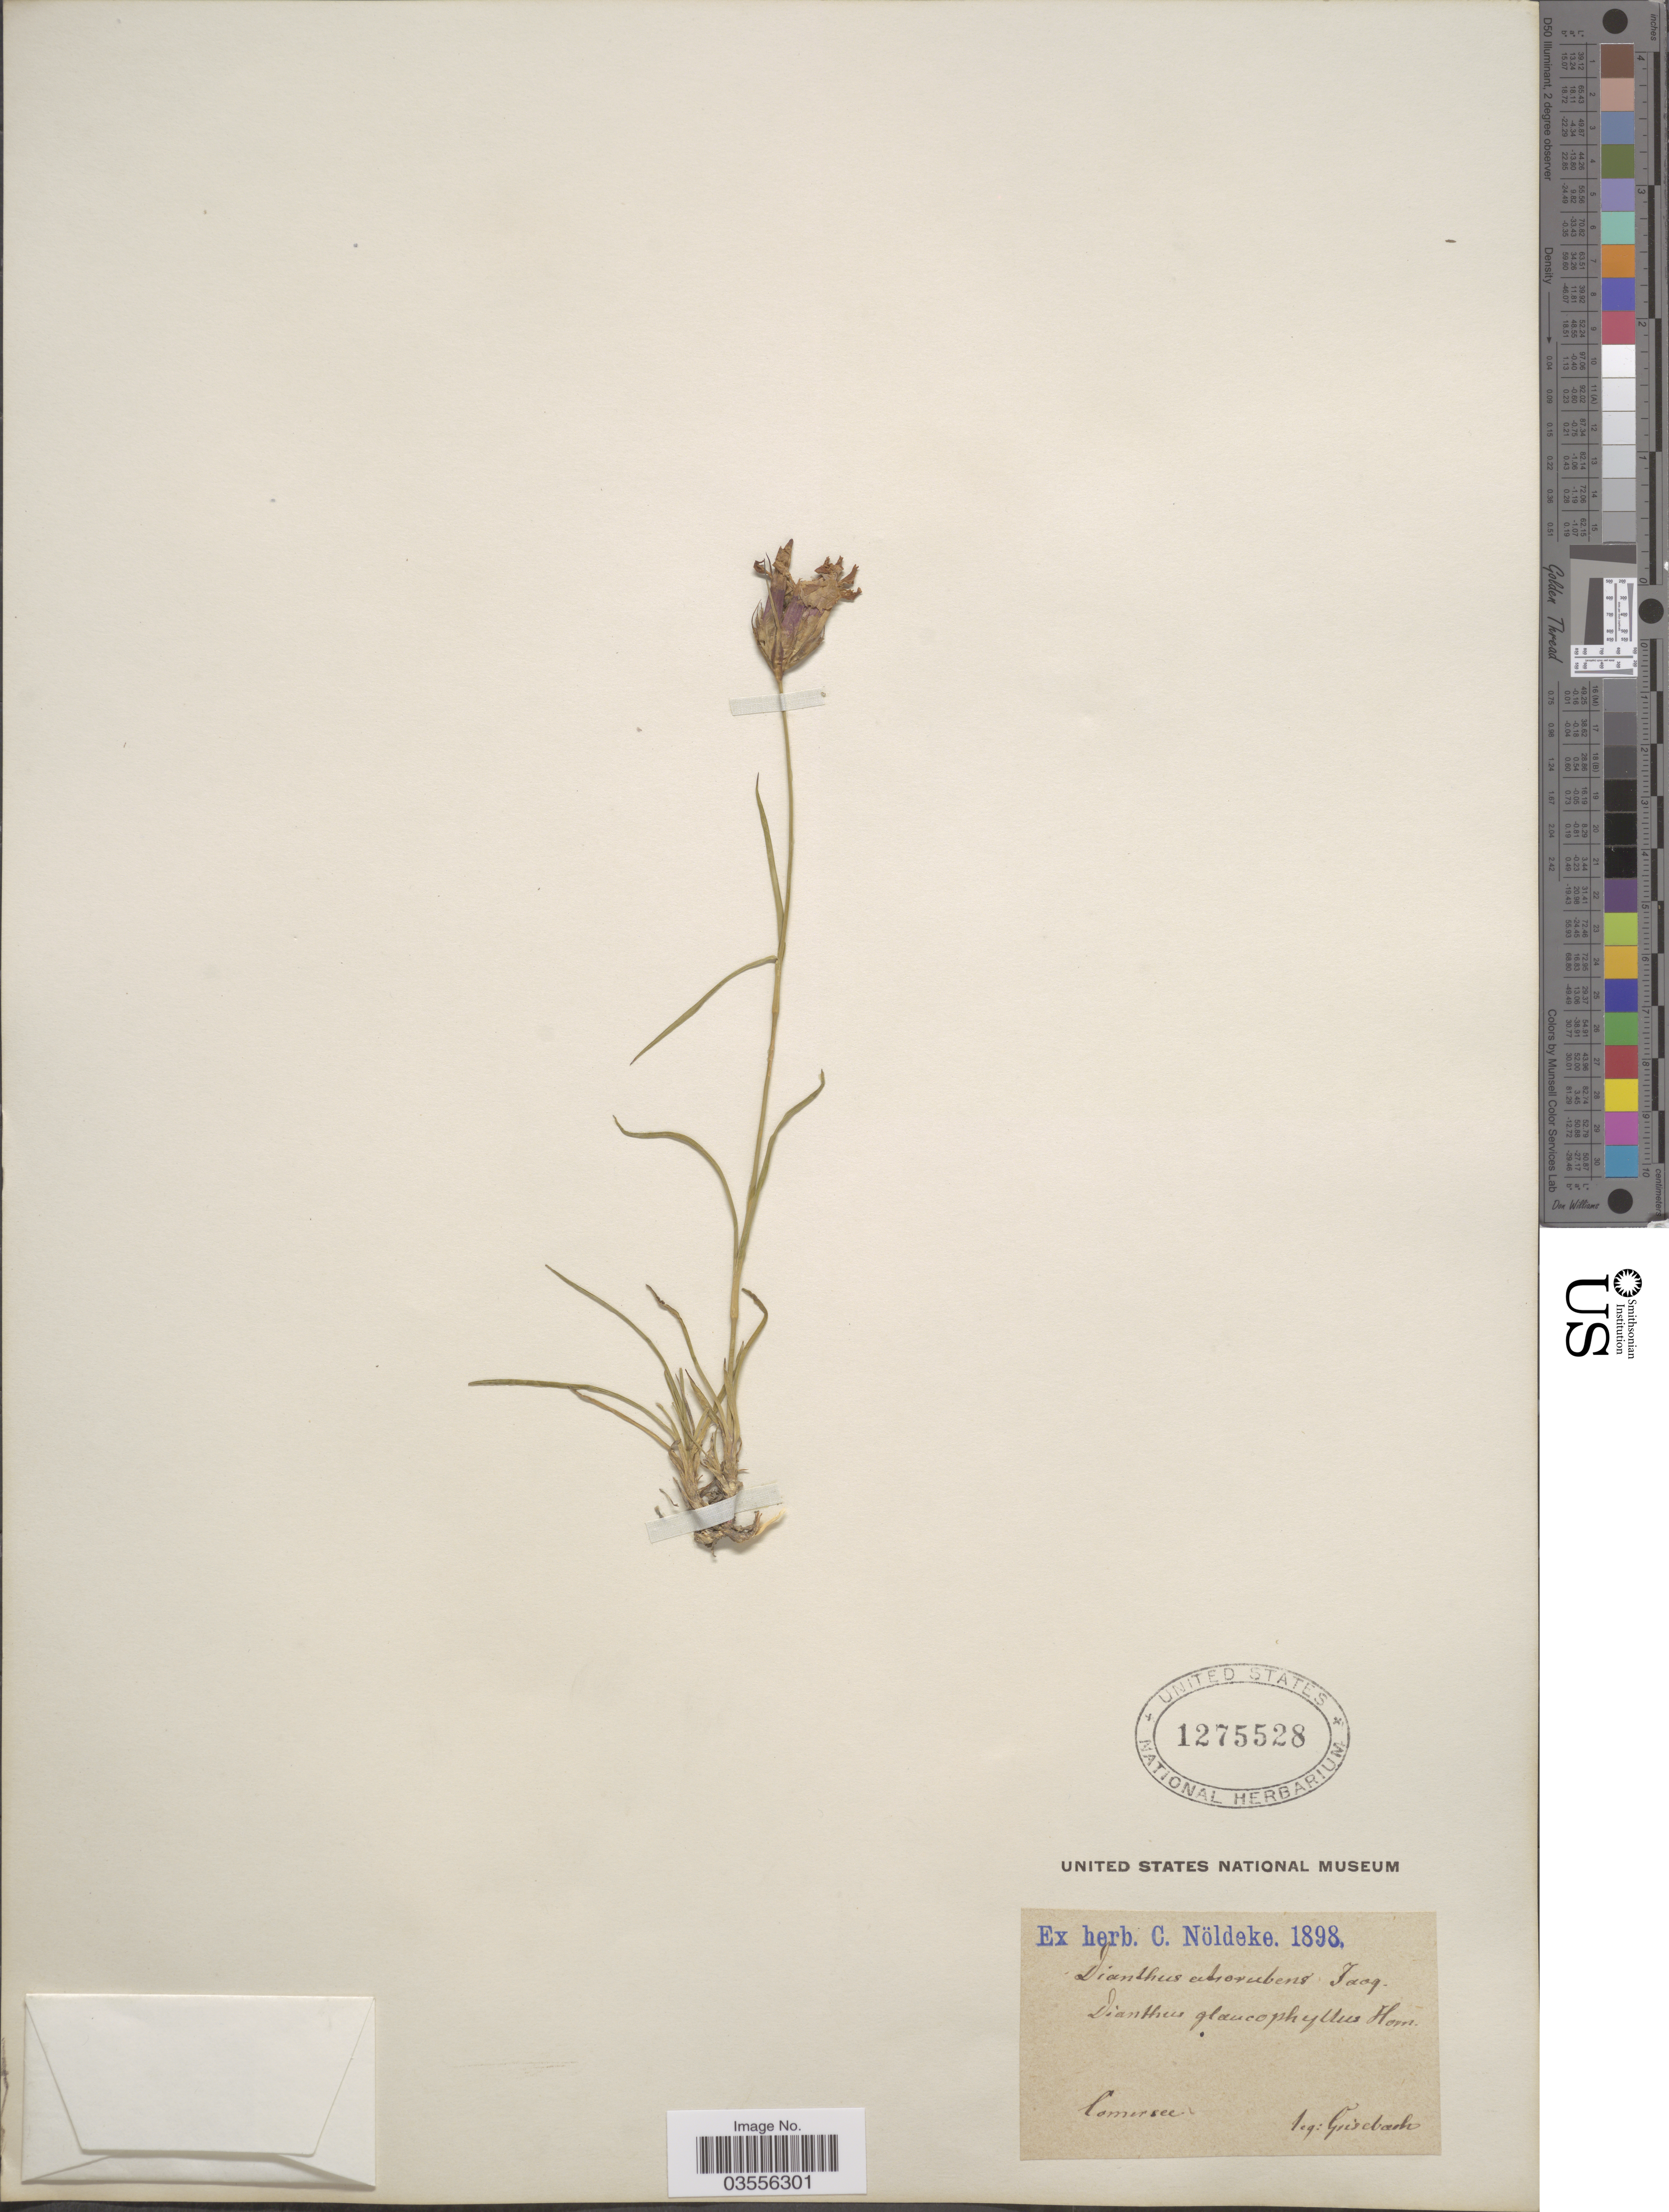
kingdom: Plantae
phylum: Tracheophyta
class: Magnoliopsida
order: Caryophyllales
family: Caryophyllaceae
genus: Dianthus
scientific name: Dianthus atrorubens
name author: All.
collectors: Grisebach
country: Italy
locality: Comersee.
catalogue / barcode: US 1275528